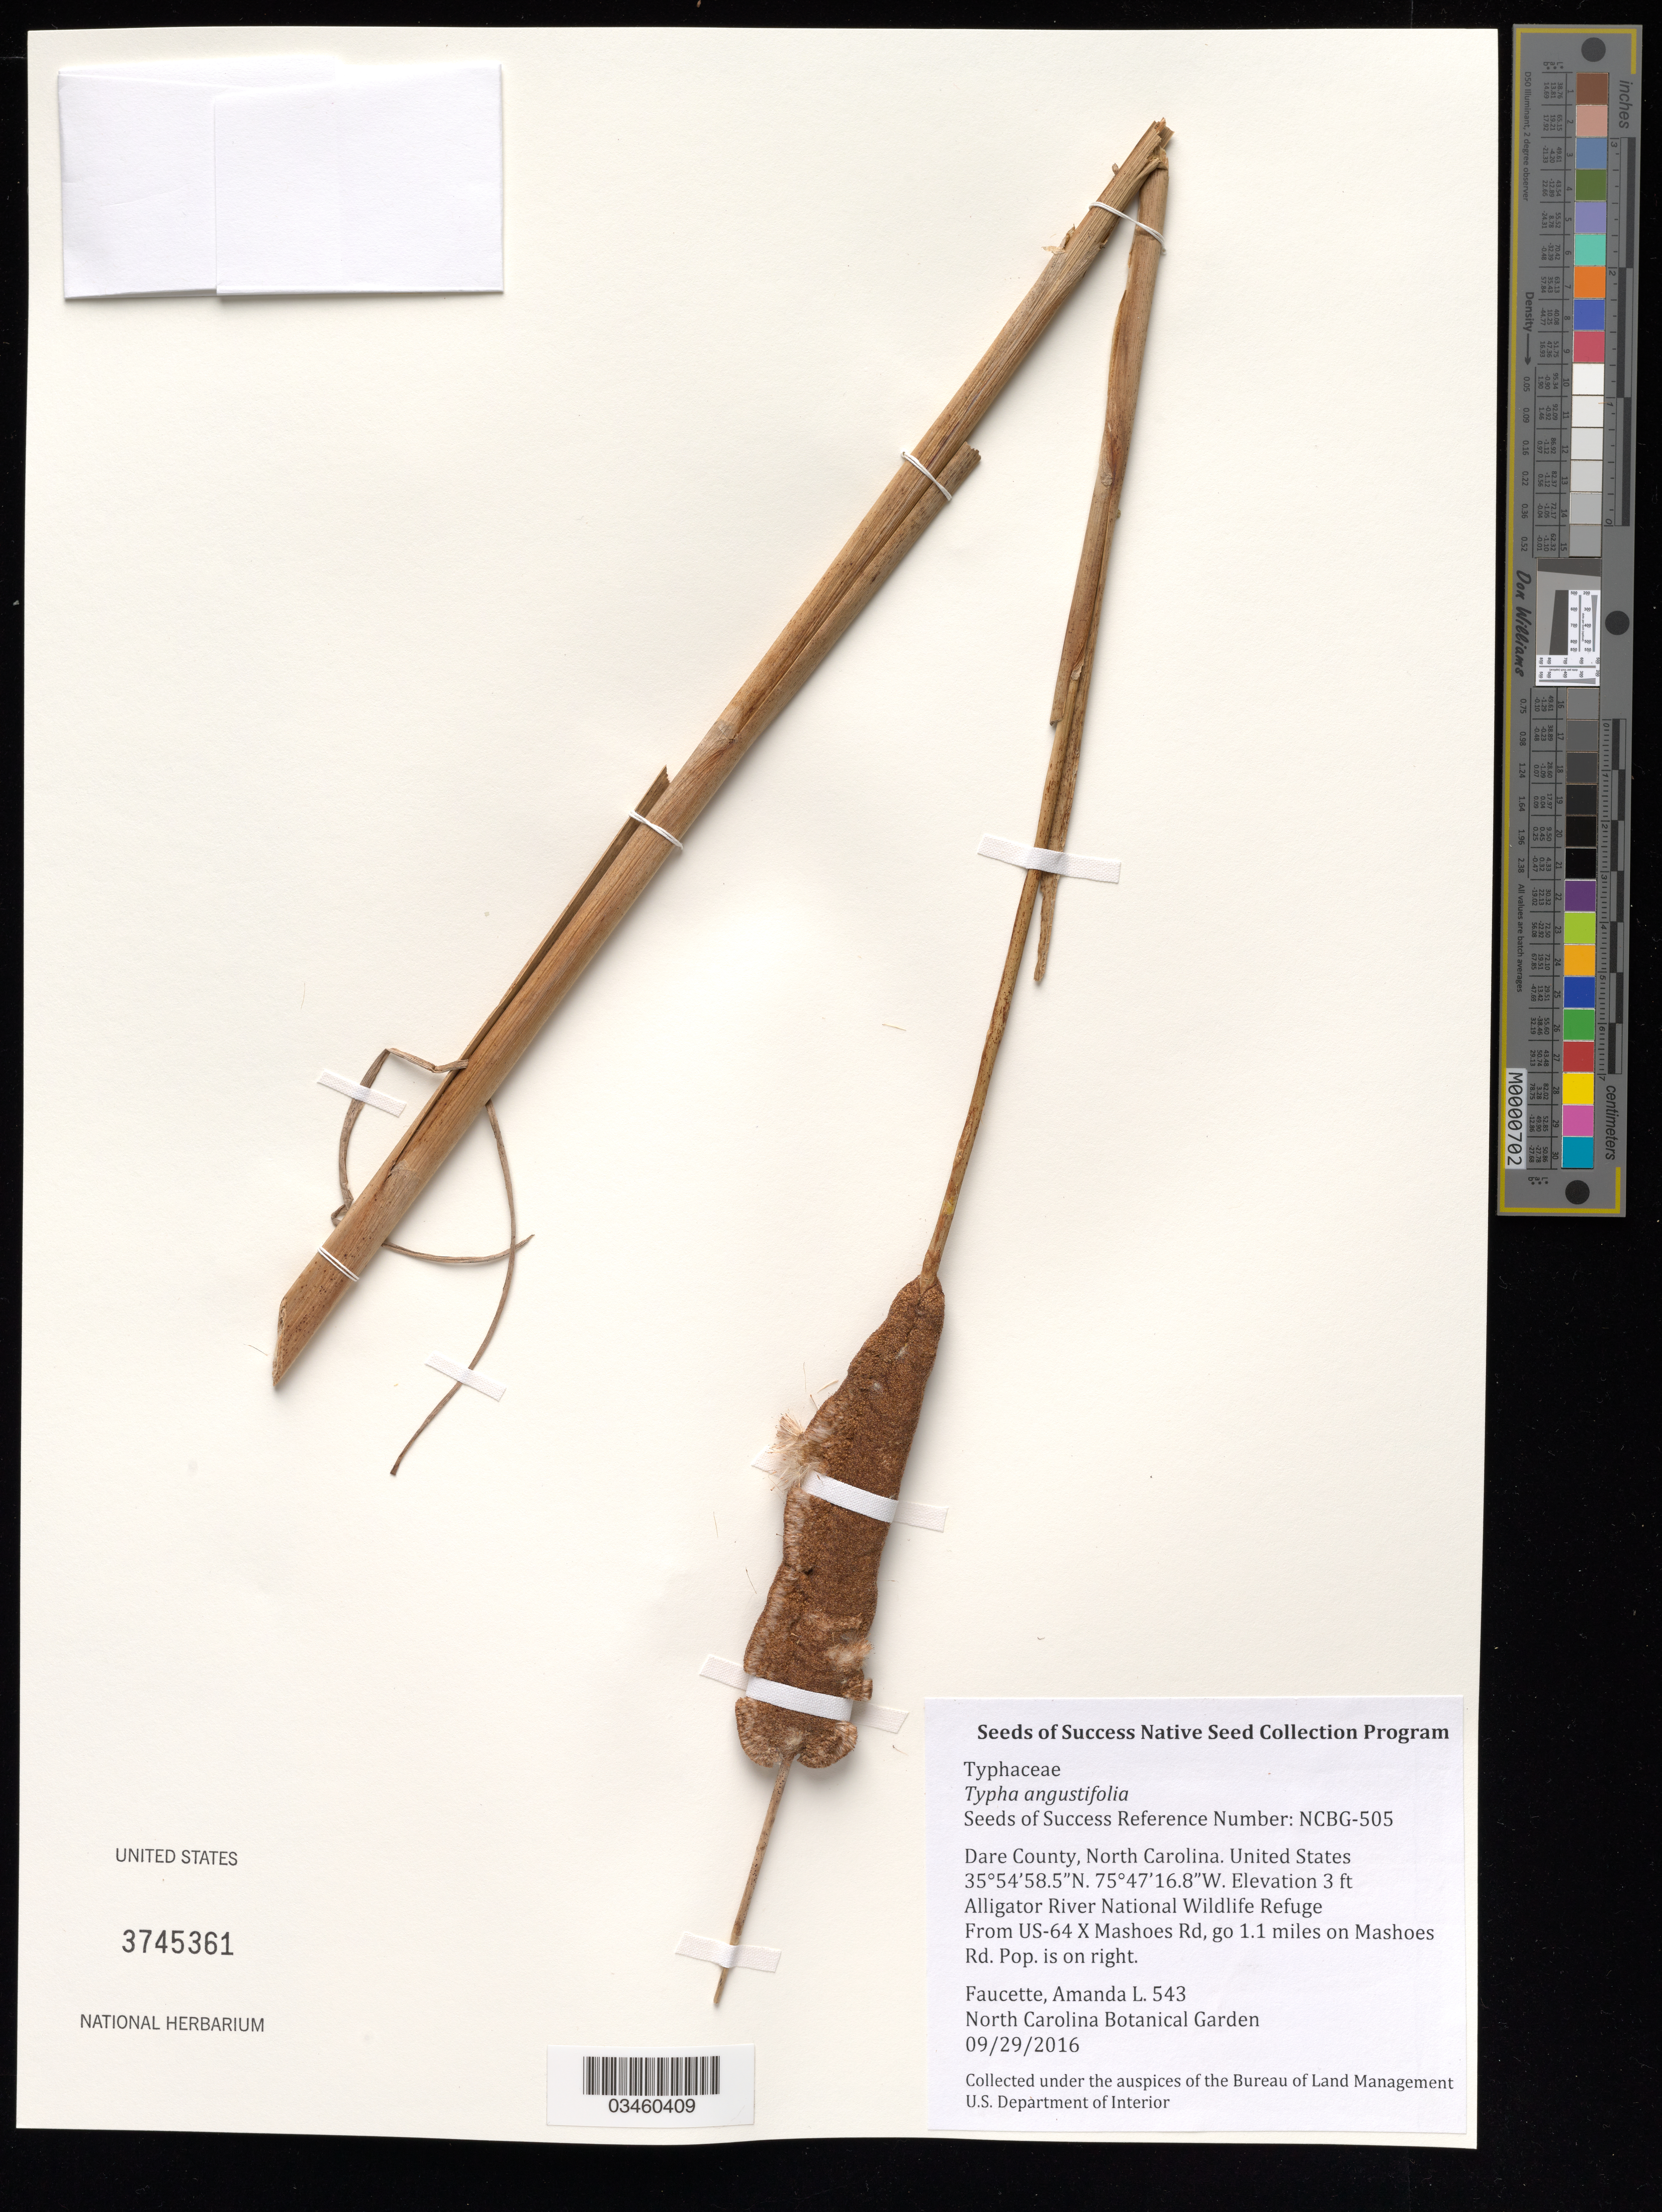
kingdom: Plantae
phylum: Tracheophyta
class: Liliopsida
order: Poales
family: Typhaceae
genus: Typha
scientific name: Typha angustifolia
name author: L.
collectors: A. Faucette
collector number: NCBG-505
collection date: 2016-09-29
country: United States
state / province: North Carolina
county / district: Dare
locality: Alligator River National Wildlife Refuge, Mashoes Rd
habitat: Cattail brackish tidal marsh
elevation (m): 1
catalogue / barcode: US 3745361